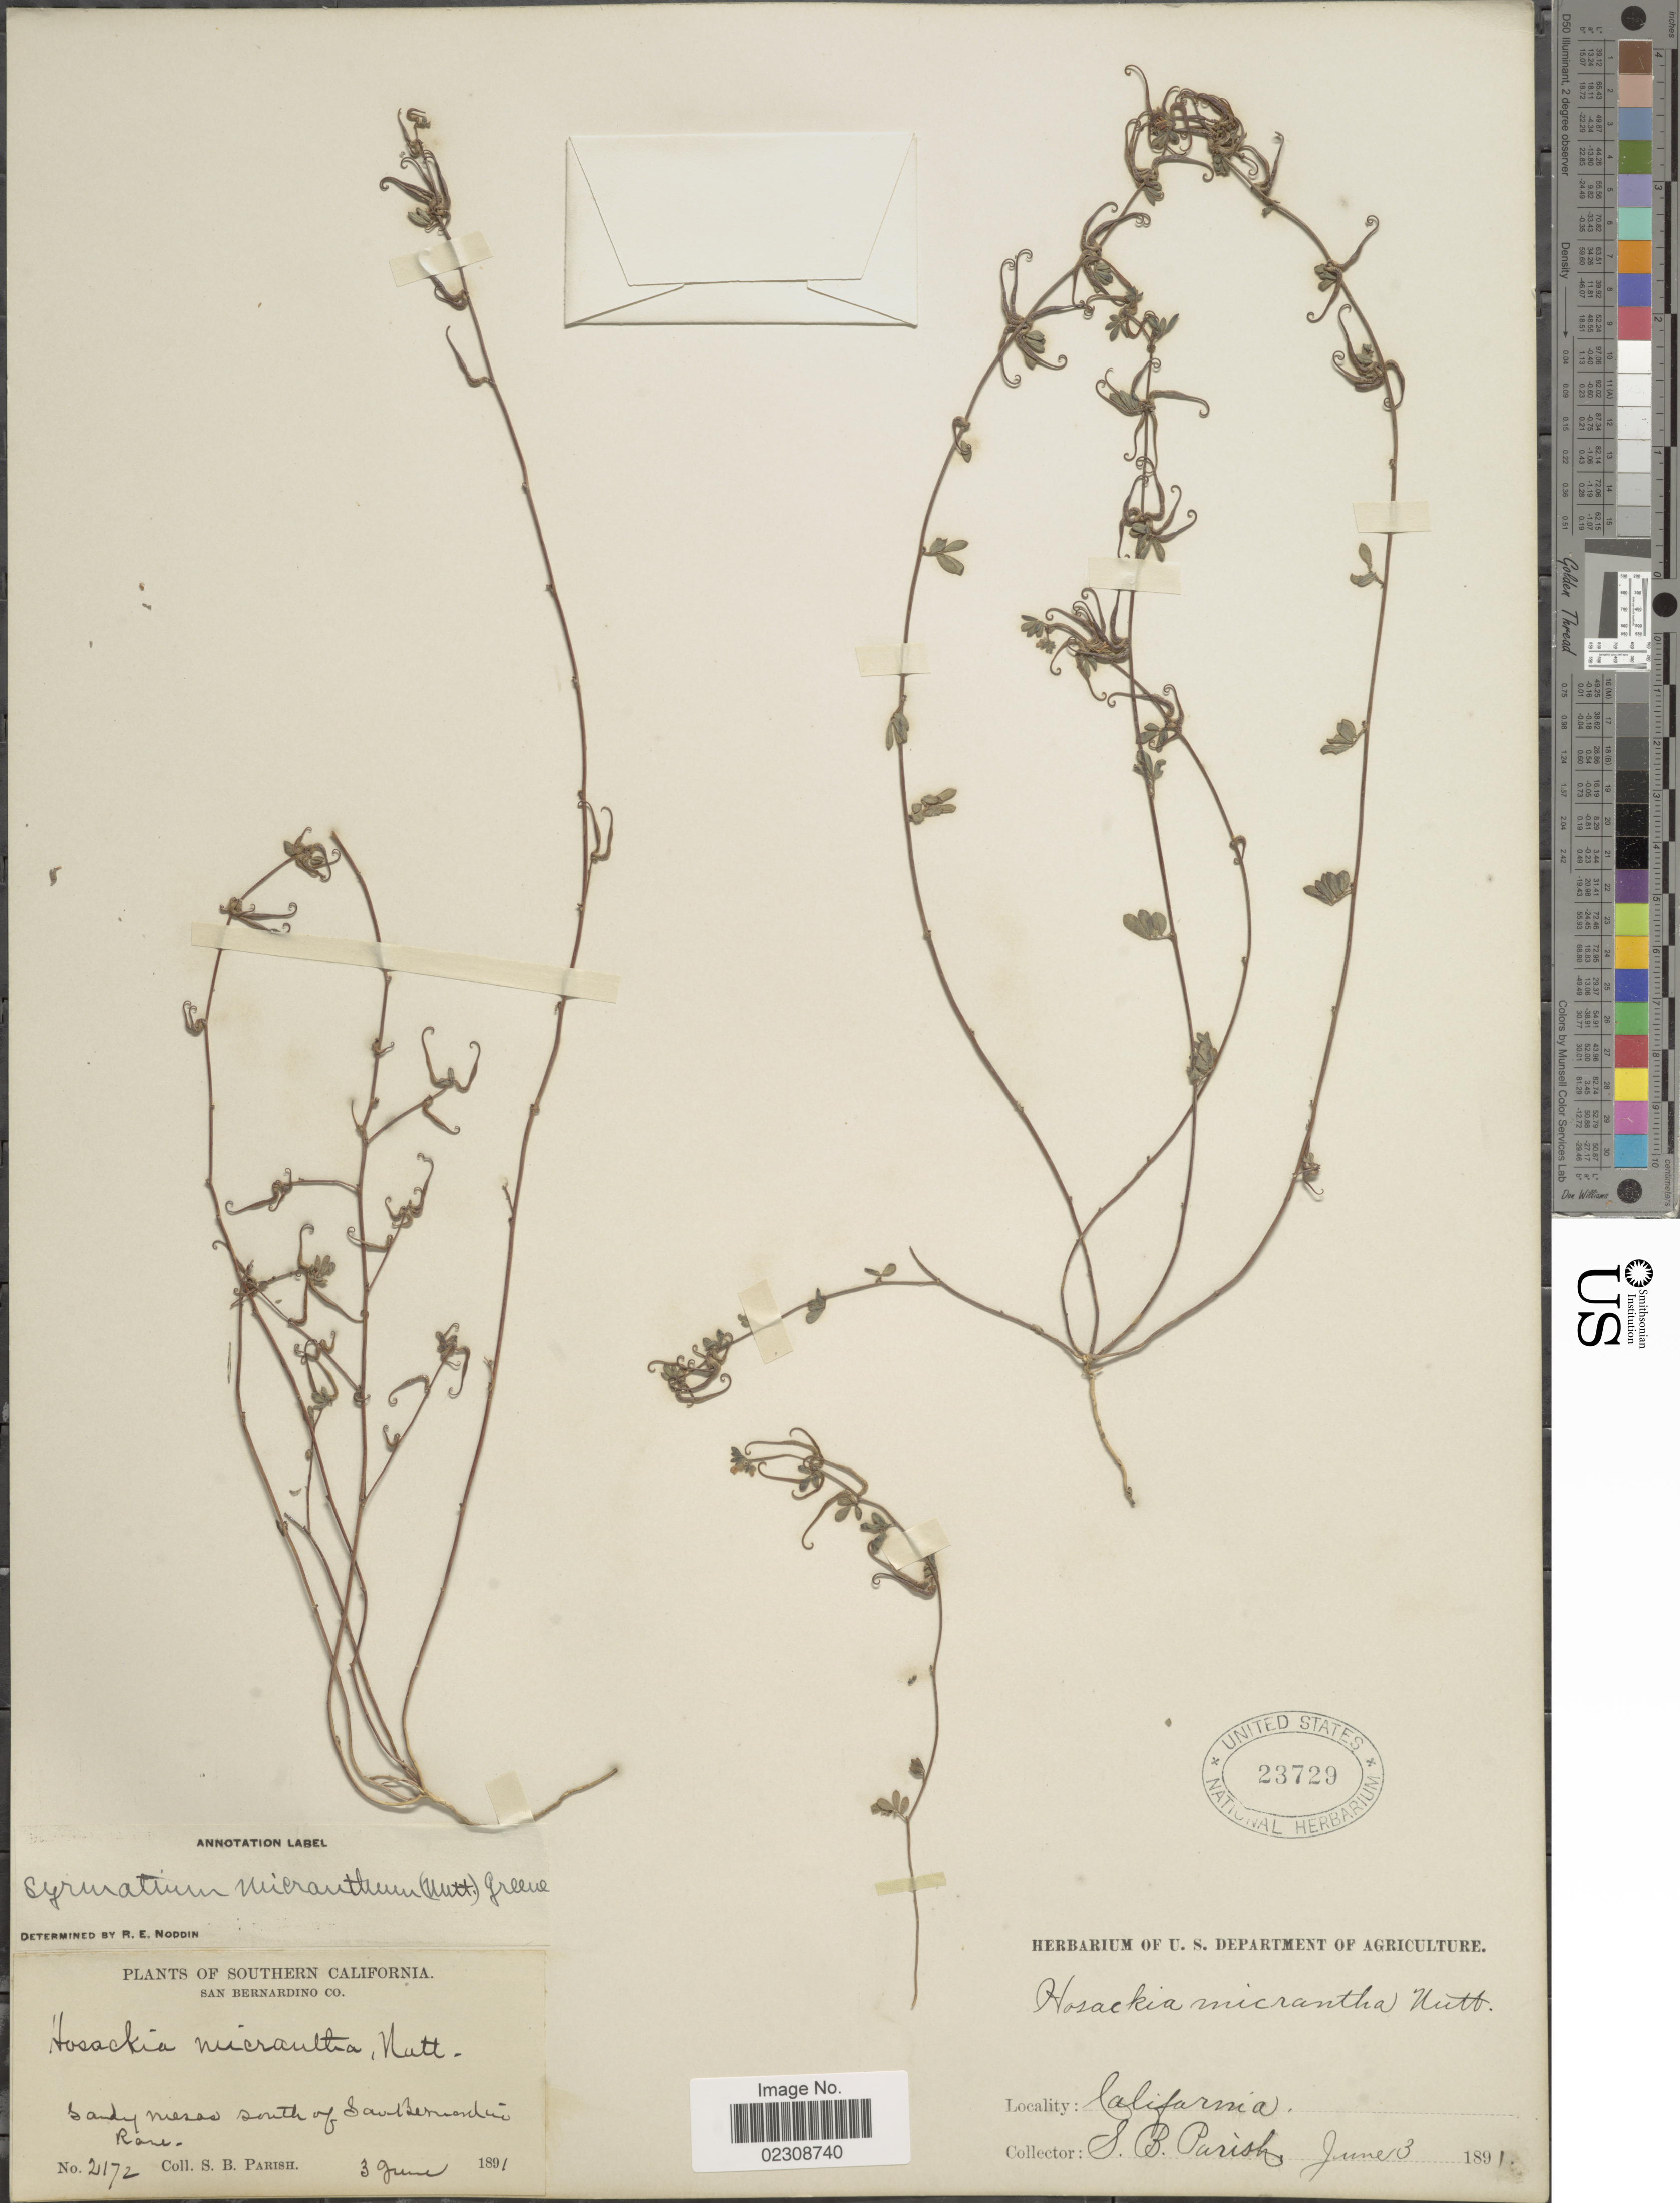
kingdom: Plantae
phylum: Tracheophyta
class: Magnoliopsida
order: Fabales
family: Fabaceae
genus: Syrmatium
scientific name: Syrmatium micranthum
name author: (Torr. & A. Gray) Greene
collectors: S. B. Parish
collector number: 2172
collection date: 1891-06-03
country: United States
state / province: California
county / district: San Bernardino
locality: Southern California. San Bernardino Co. south of San Bernardino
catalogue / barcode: US 23729